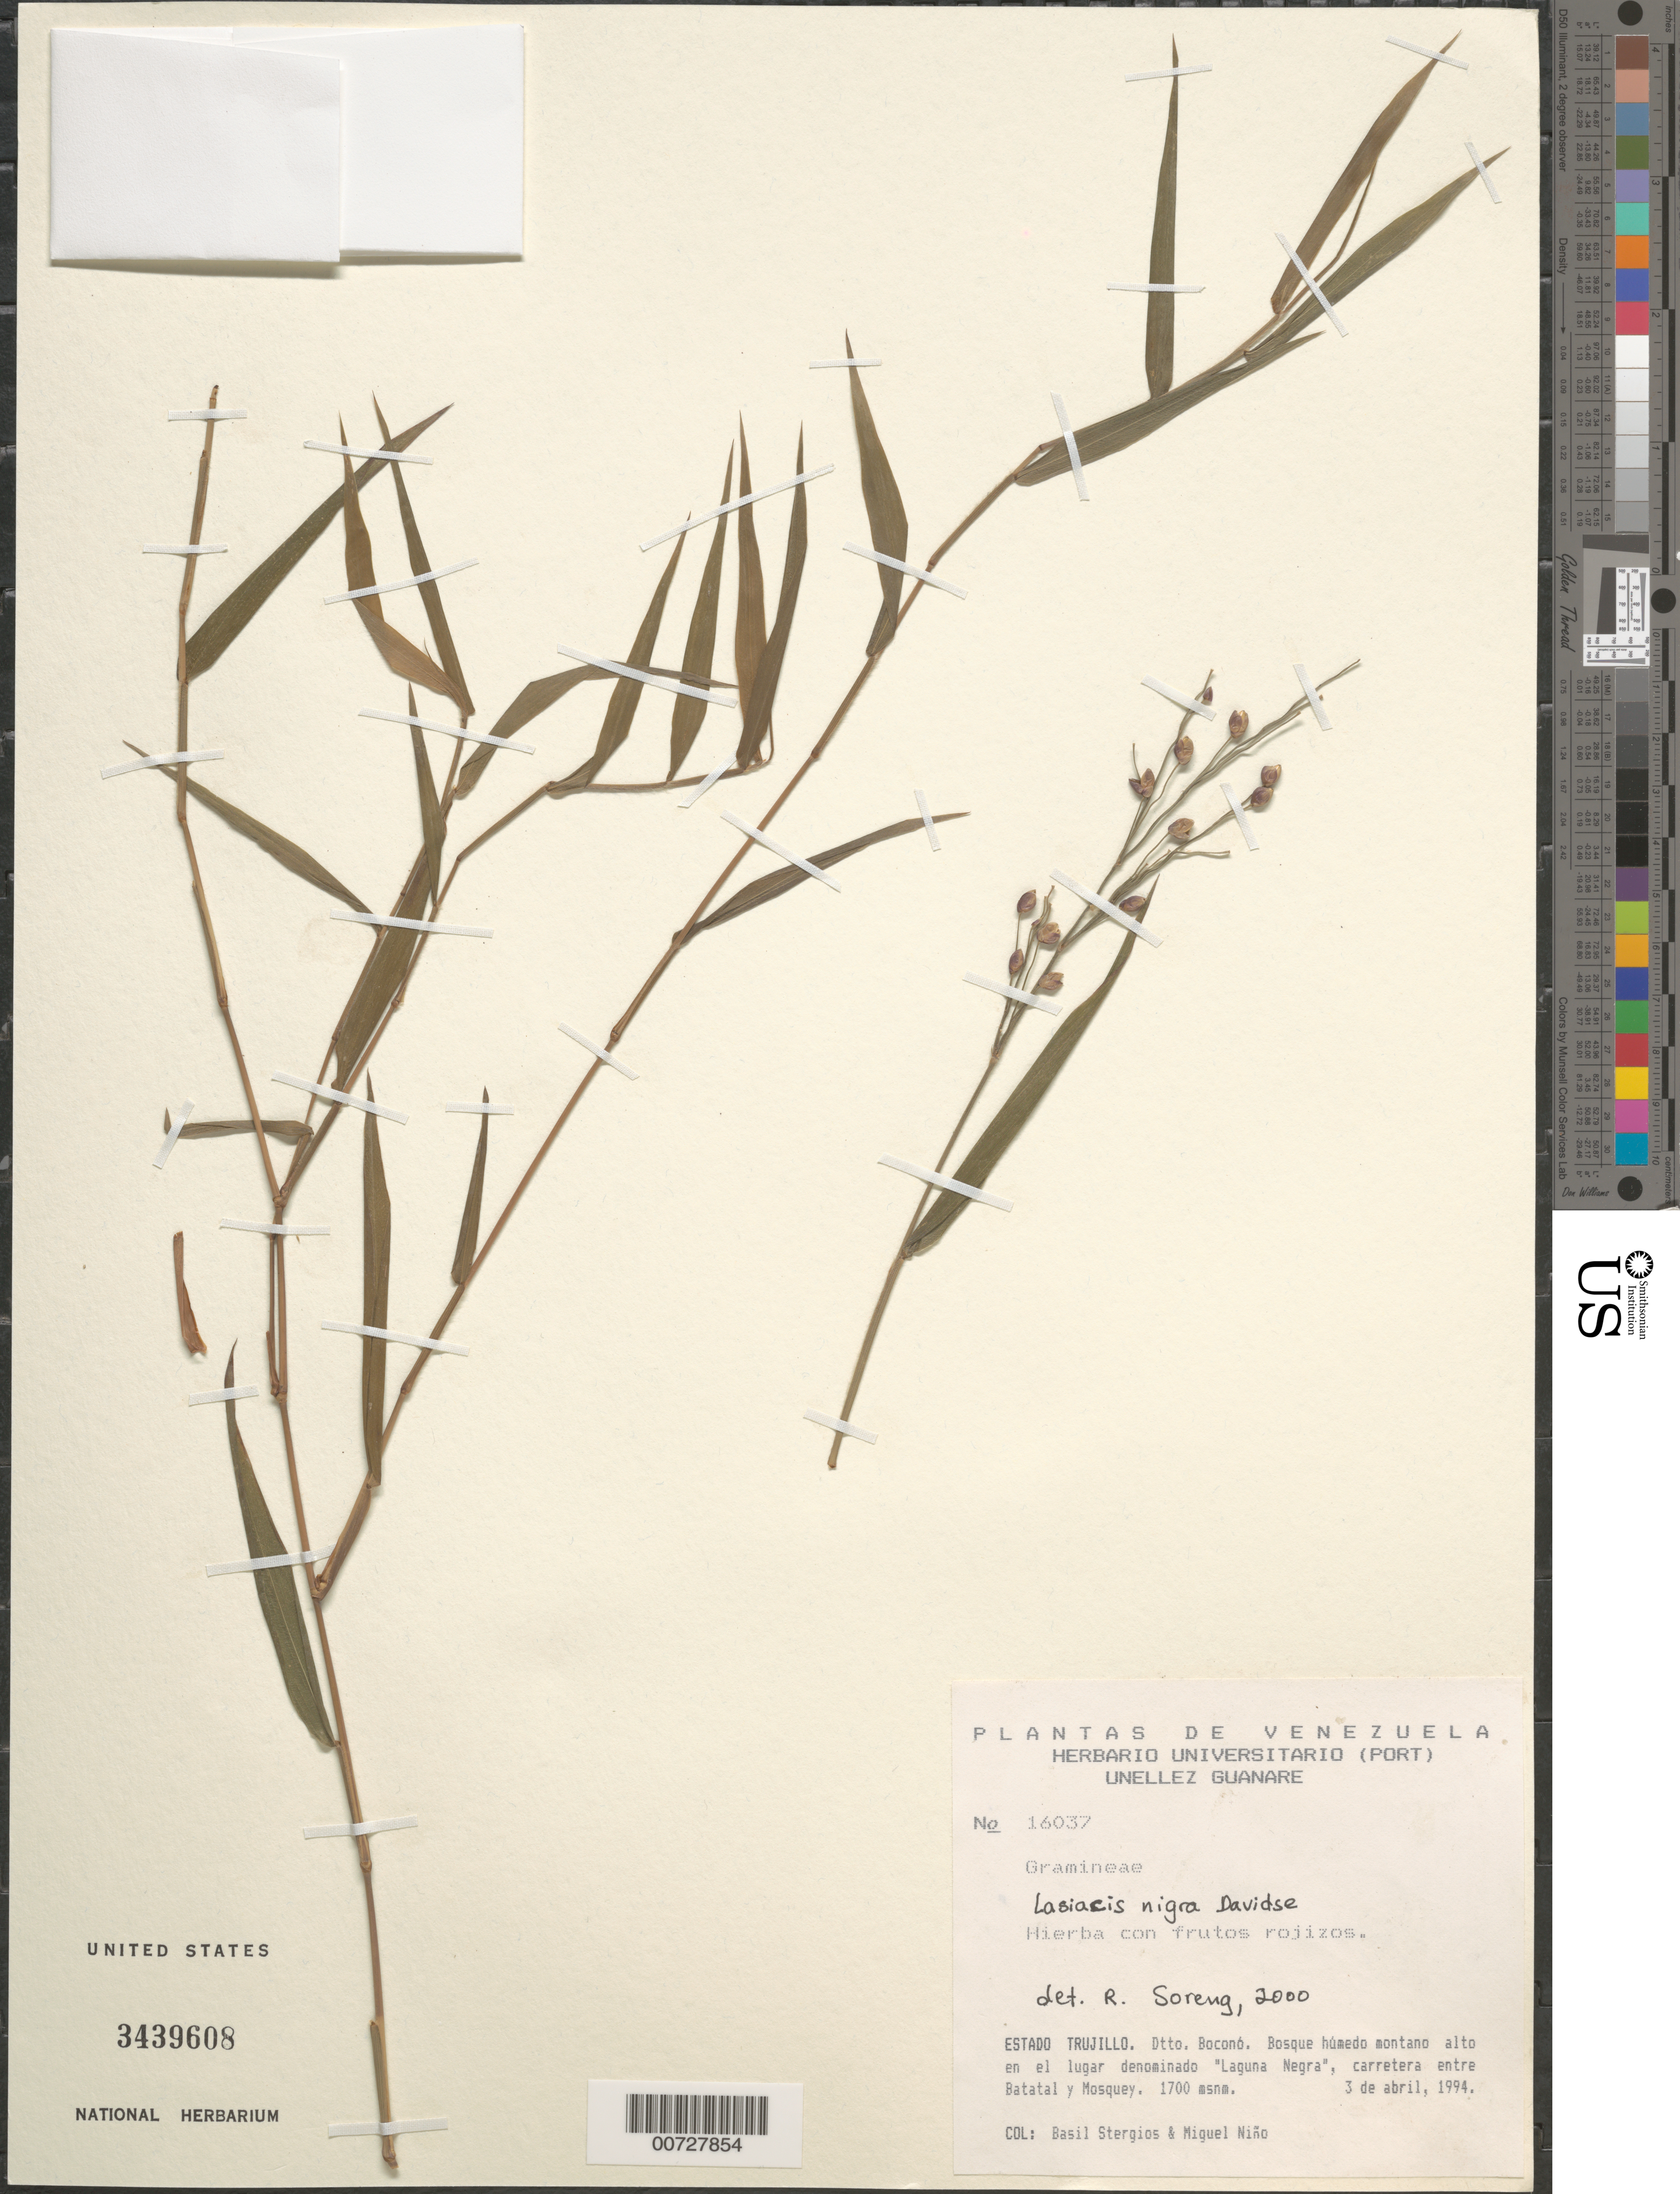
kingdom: Plantae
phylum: Tracheophyta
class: Liliopsida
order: Poales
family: Poaceae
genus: Lasiacis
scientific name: Lasiacis nigra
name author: Davidse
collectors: B. G. Stergios & S. M. Niño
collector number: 16037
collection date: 1994-04-03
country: Venezuela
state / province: Trujillo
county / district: Boconó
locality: En el lugar denominado "Laguna Negra", carretera entre Batatal y Mosquey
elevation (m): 1700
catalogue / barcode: US 3439608